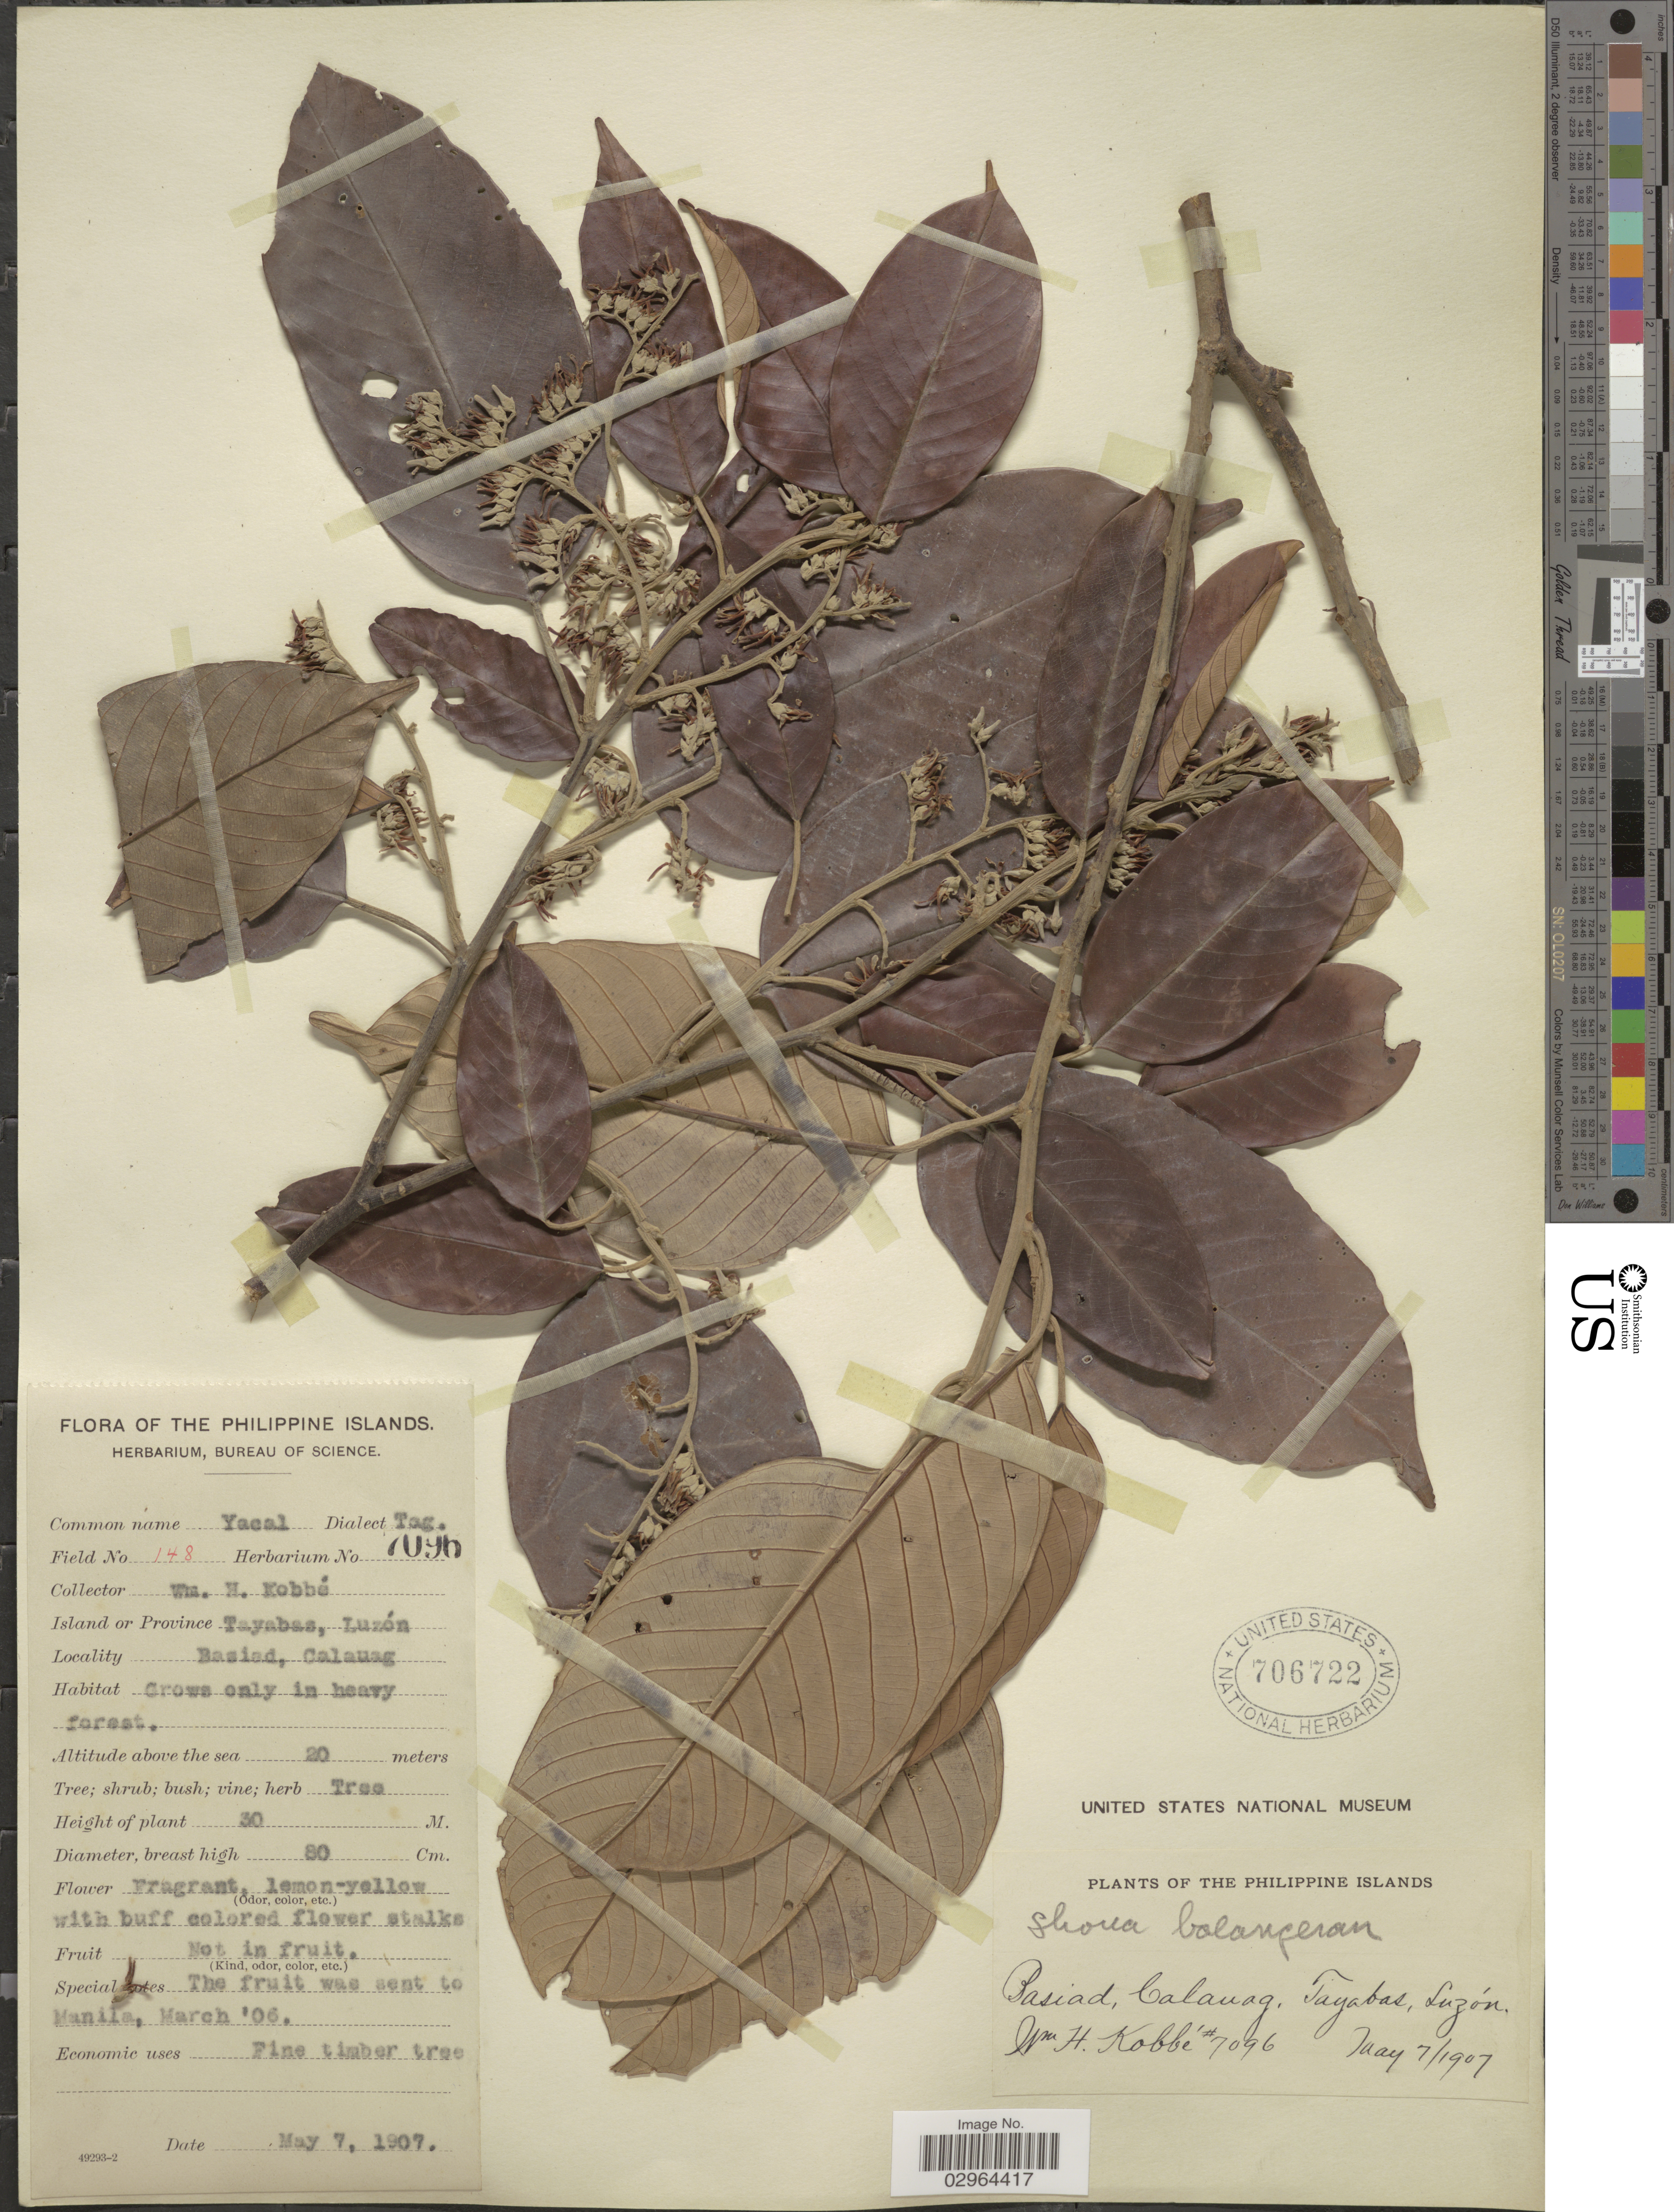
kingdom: Plantae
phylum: Tracheophyta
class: Magnoliopsida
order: Malvales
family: Dipterocarpaceae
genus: Shorea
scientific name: Shorea astylosa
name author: Foxw.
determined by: Strong, Mark T., (BOT), Smithsonian Institution - National Museum of Natural History (UNITED STATES)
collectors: W. Kobbé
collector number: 7096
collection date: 1907-05-07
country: Philippines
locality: Island or Province Tayabas, Luzón, Basiad, Calauag.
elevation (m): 20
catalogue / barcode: US 706722